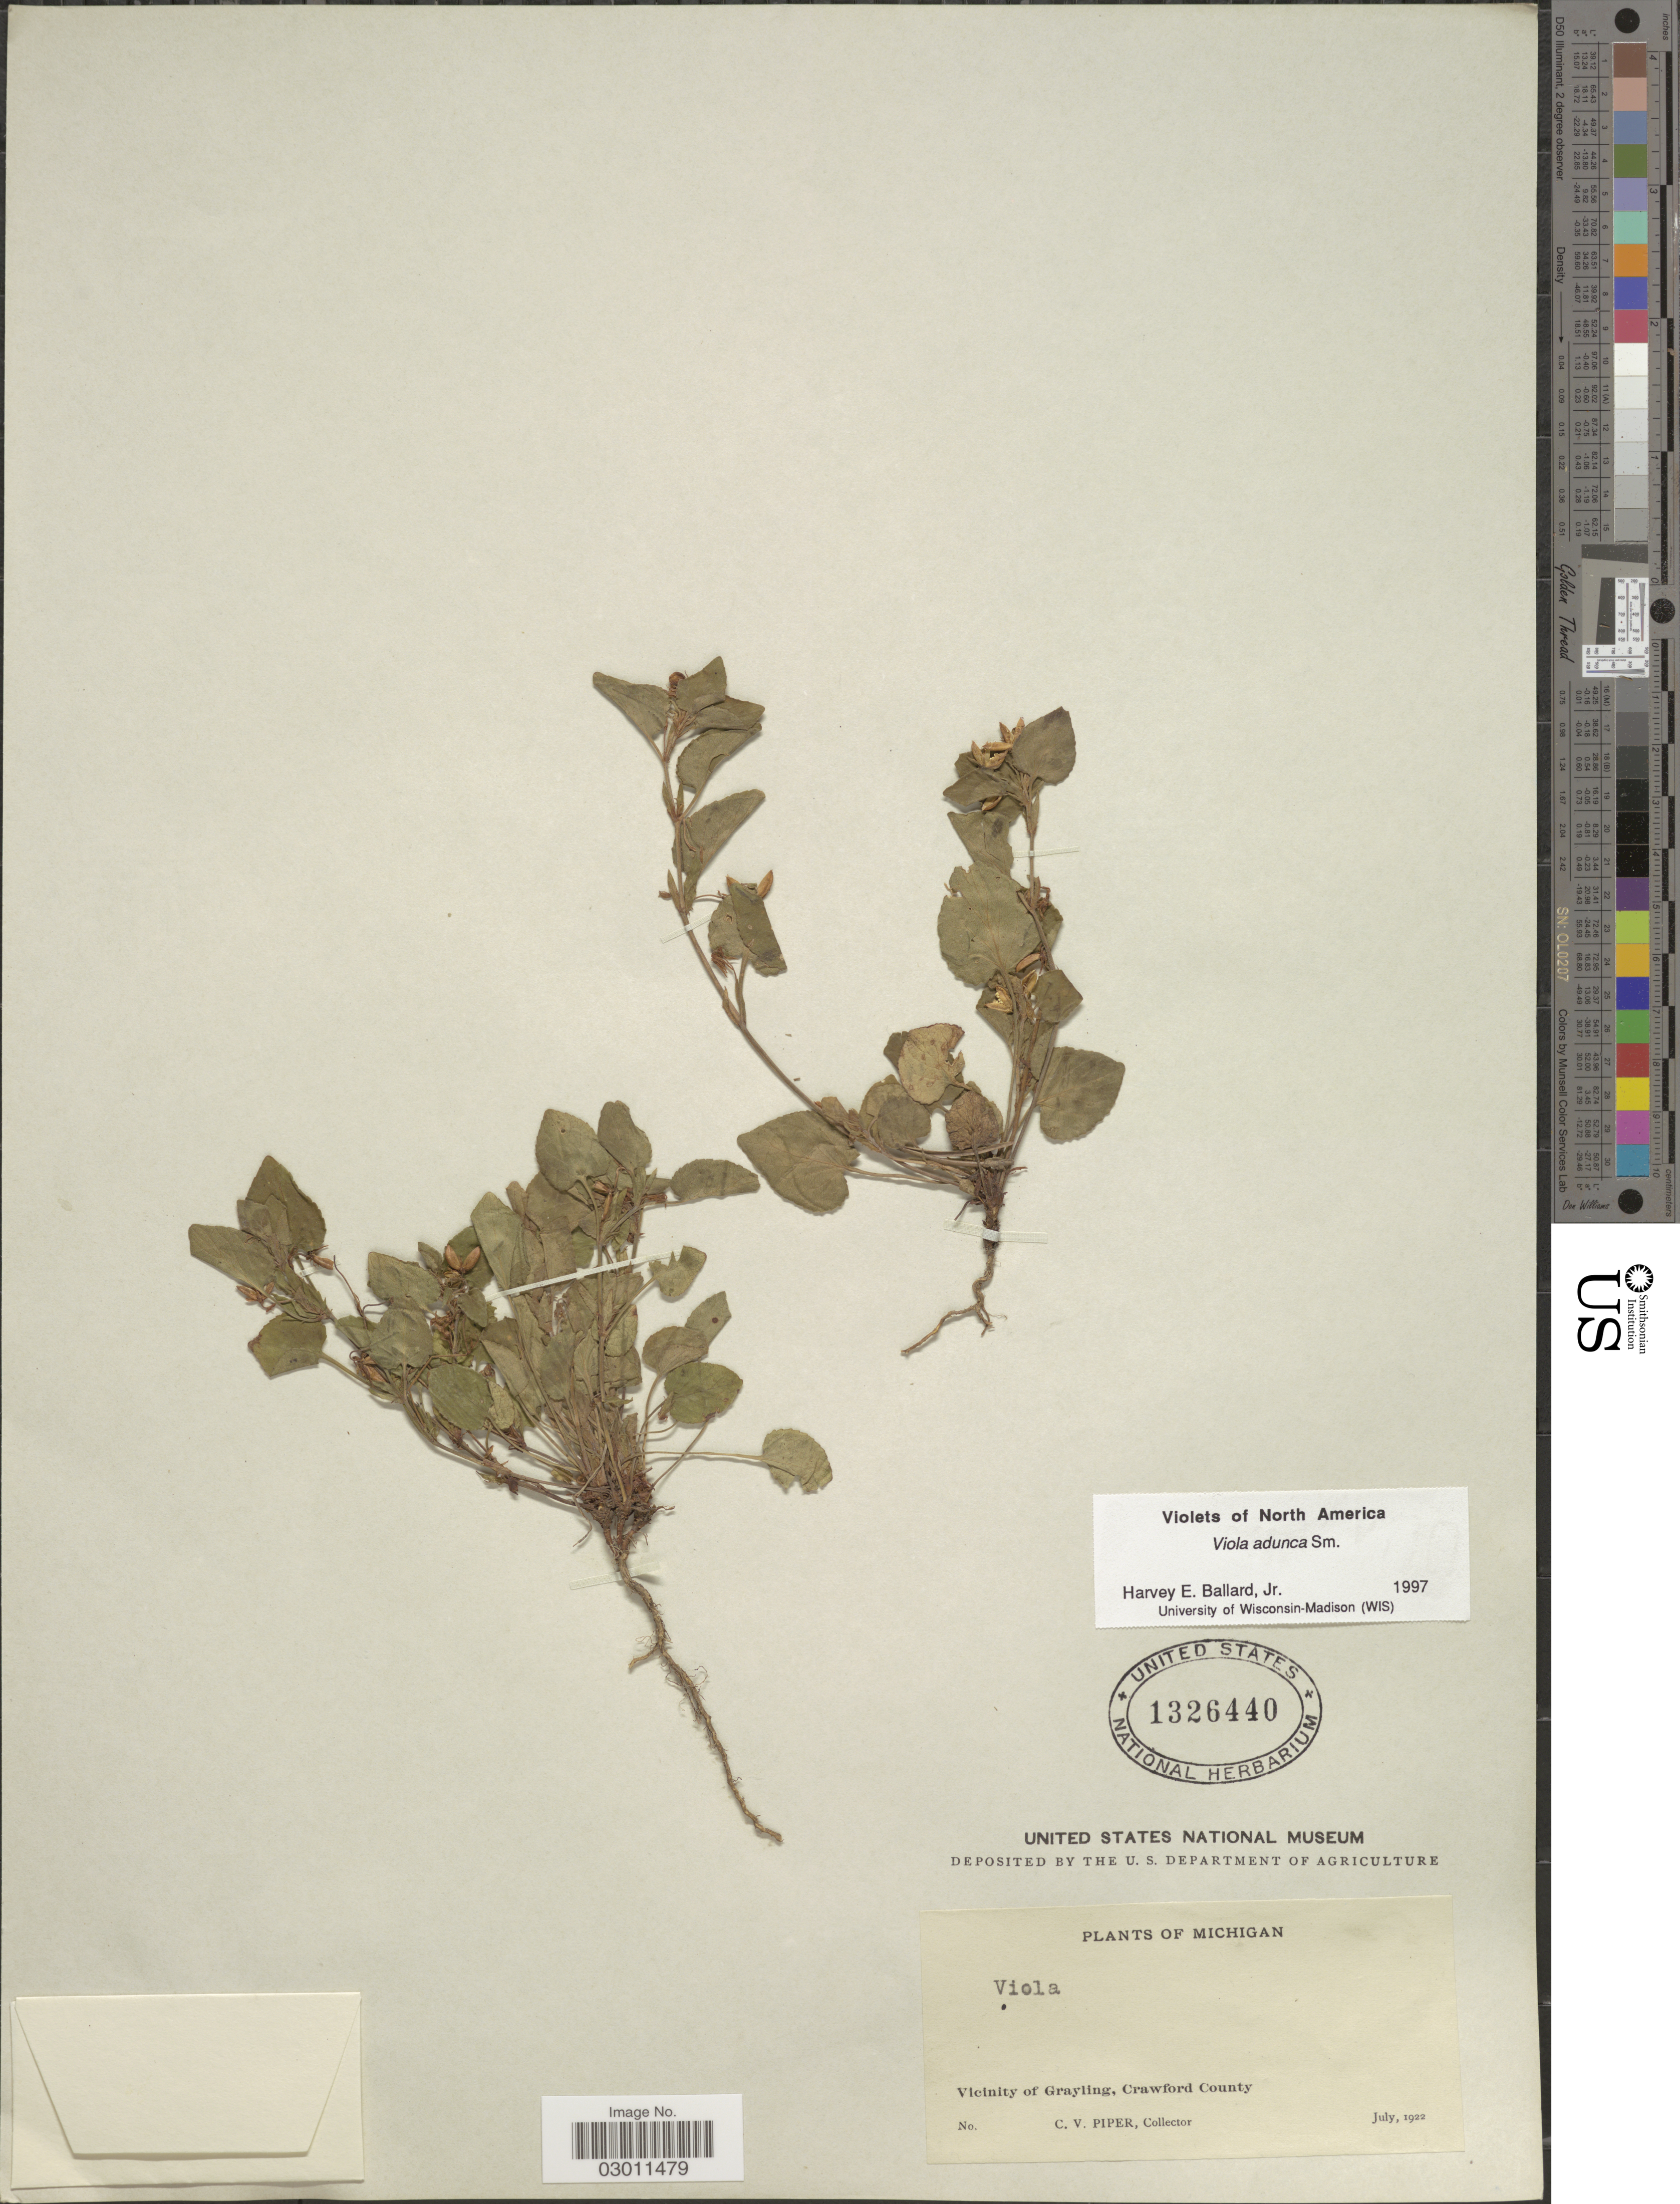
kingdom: Plantae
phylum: Tracheophyta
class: Magnoliopsida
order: Malpighiales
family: Violaceae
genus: Viola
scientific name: Viola adunca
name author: Sm.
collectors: C. V. Piper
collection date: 1922-07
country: United States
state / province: Michigan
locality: Vicinity of Grayling, Crawford County.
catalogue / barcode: US 1326440